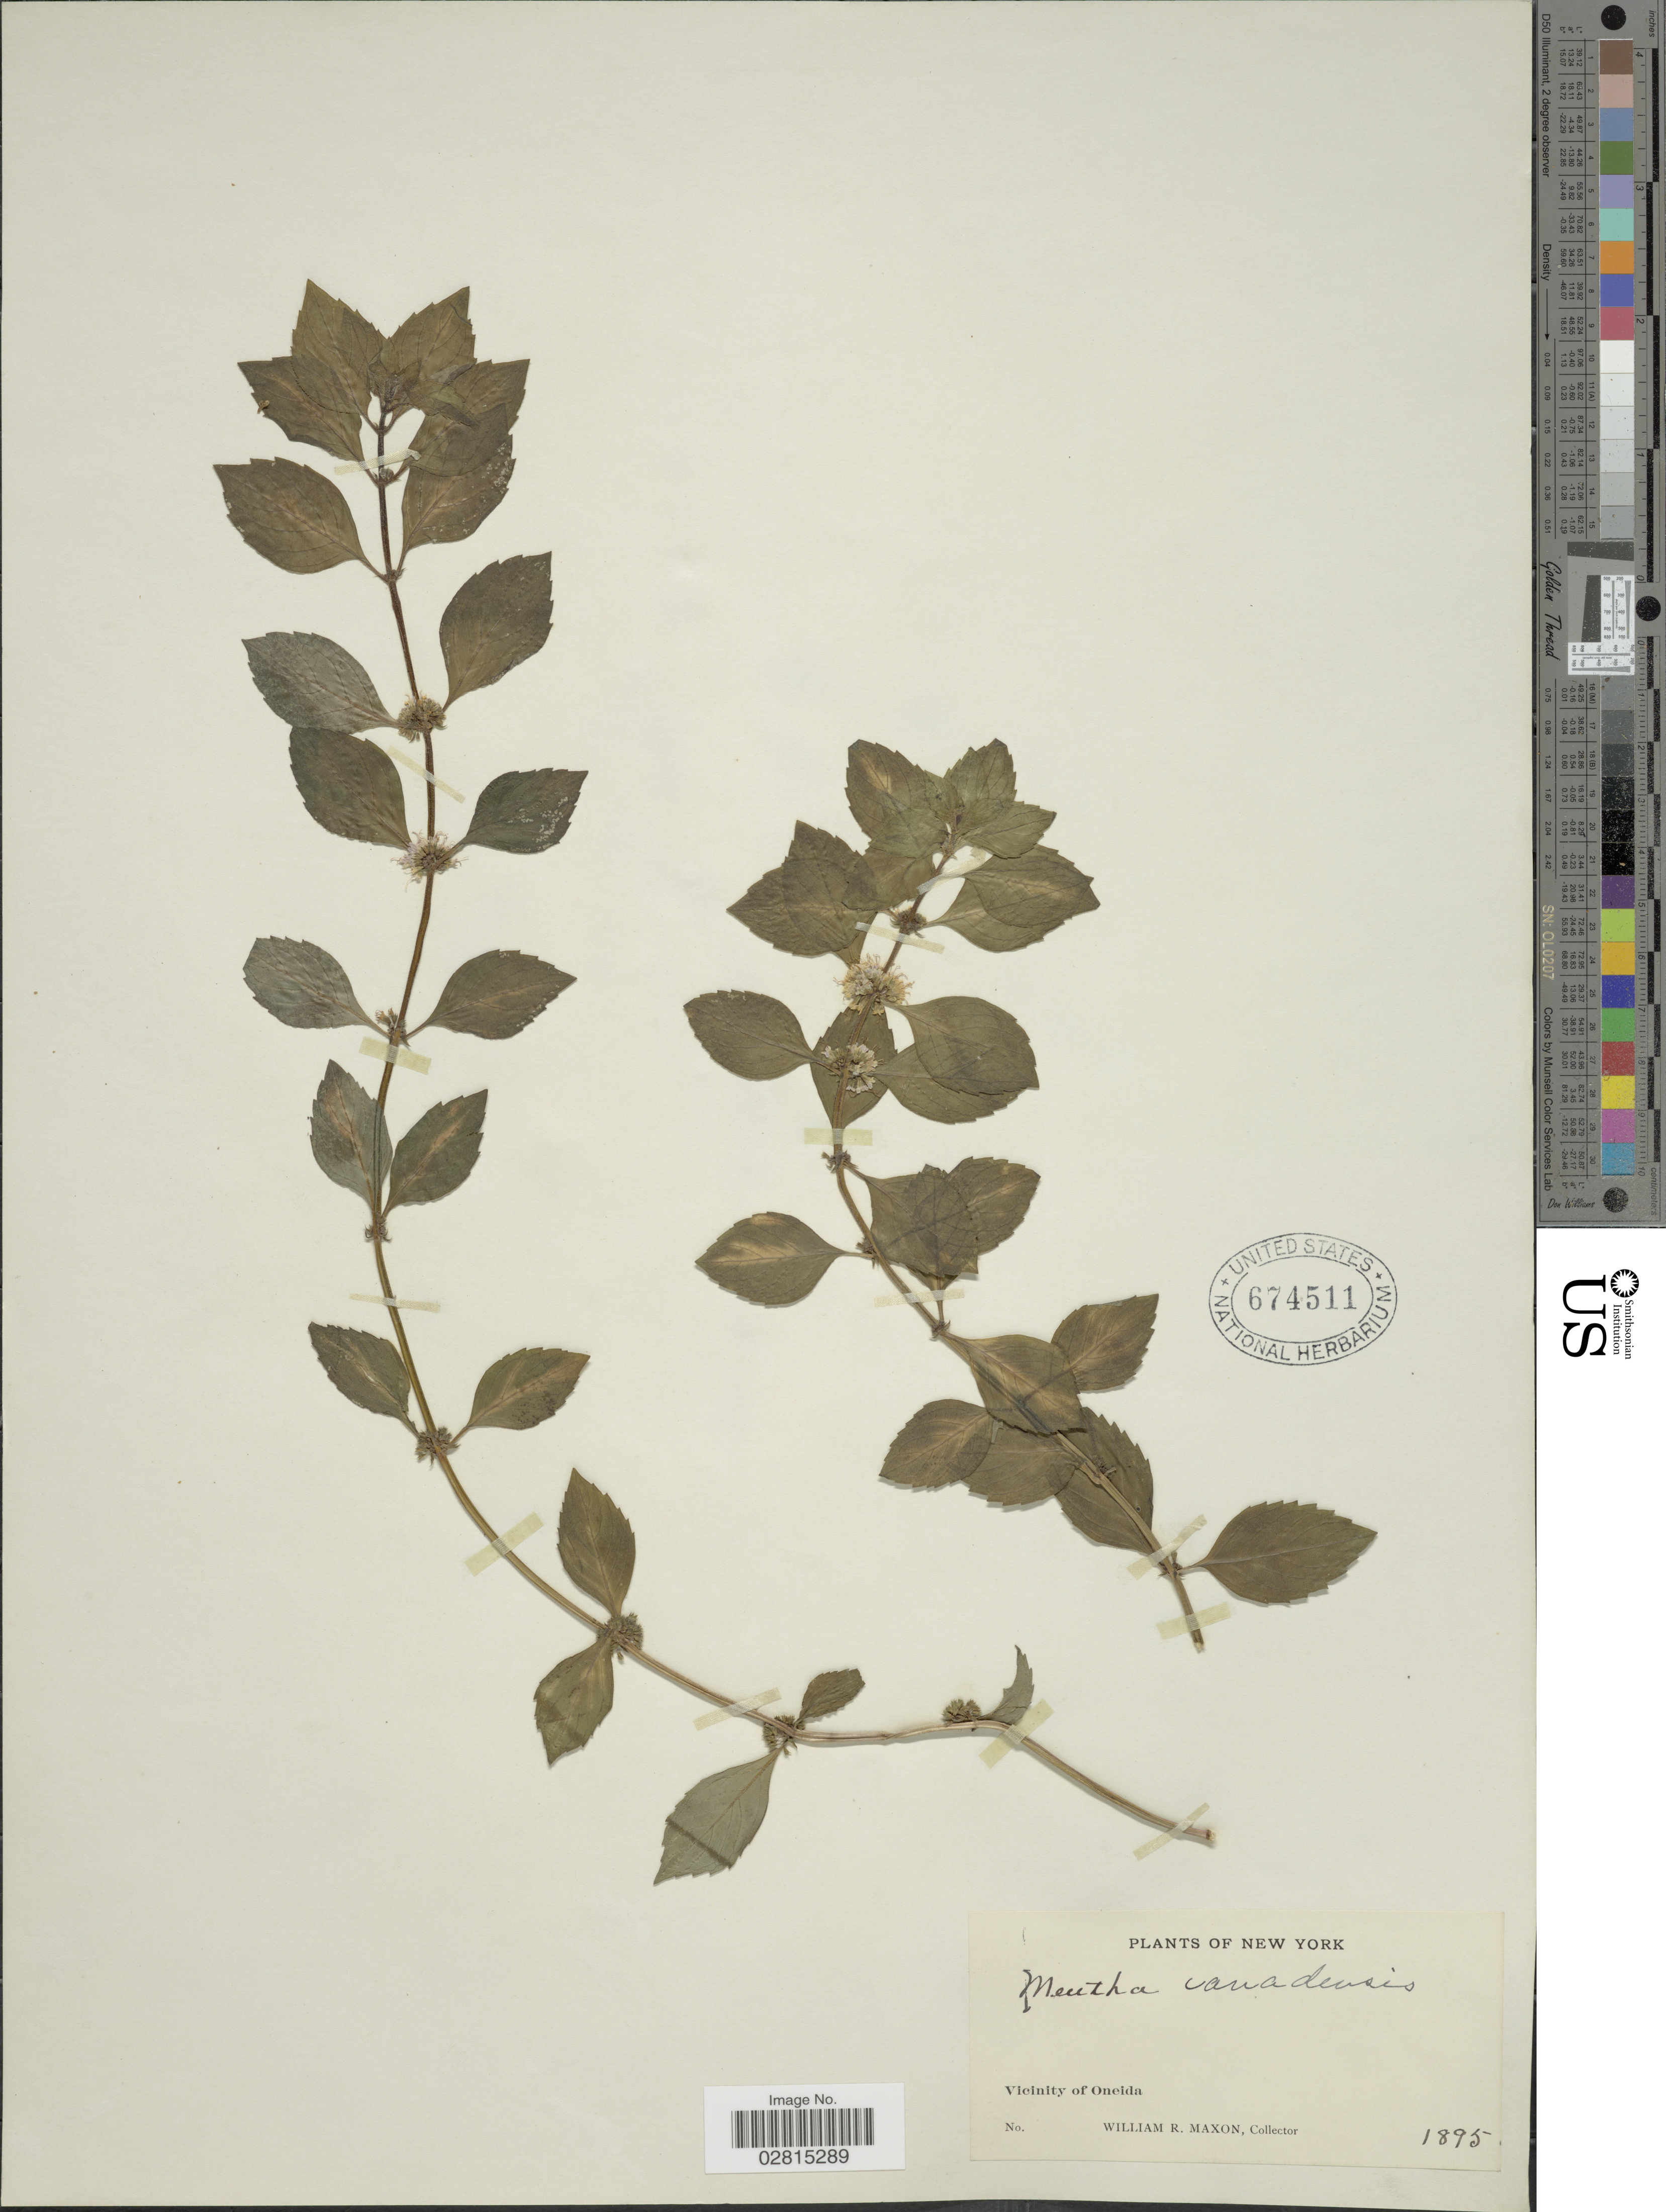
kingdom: Plantae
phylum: Tracheophyta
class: Magnoliopsida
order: Lamiales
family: Lamiaceae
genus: Mentha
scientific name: Mentha canadensis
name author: L.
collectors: W. R. Maxon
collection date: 1895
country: United States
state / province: New York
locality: Vicinity of Oneida.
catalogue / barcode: US 674511